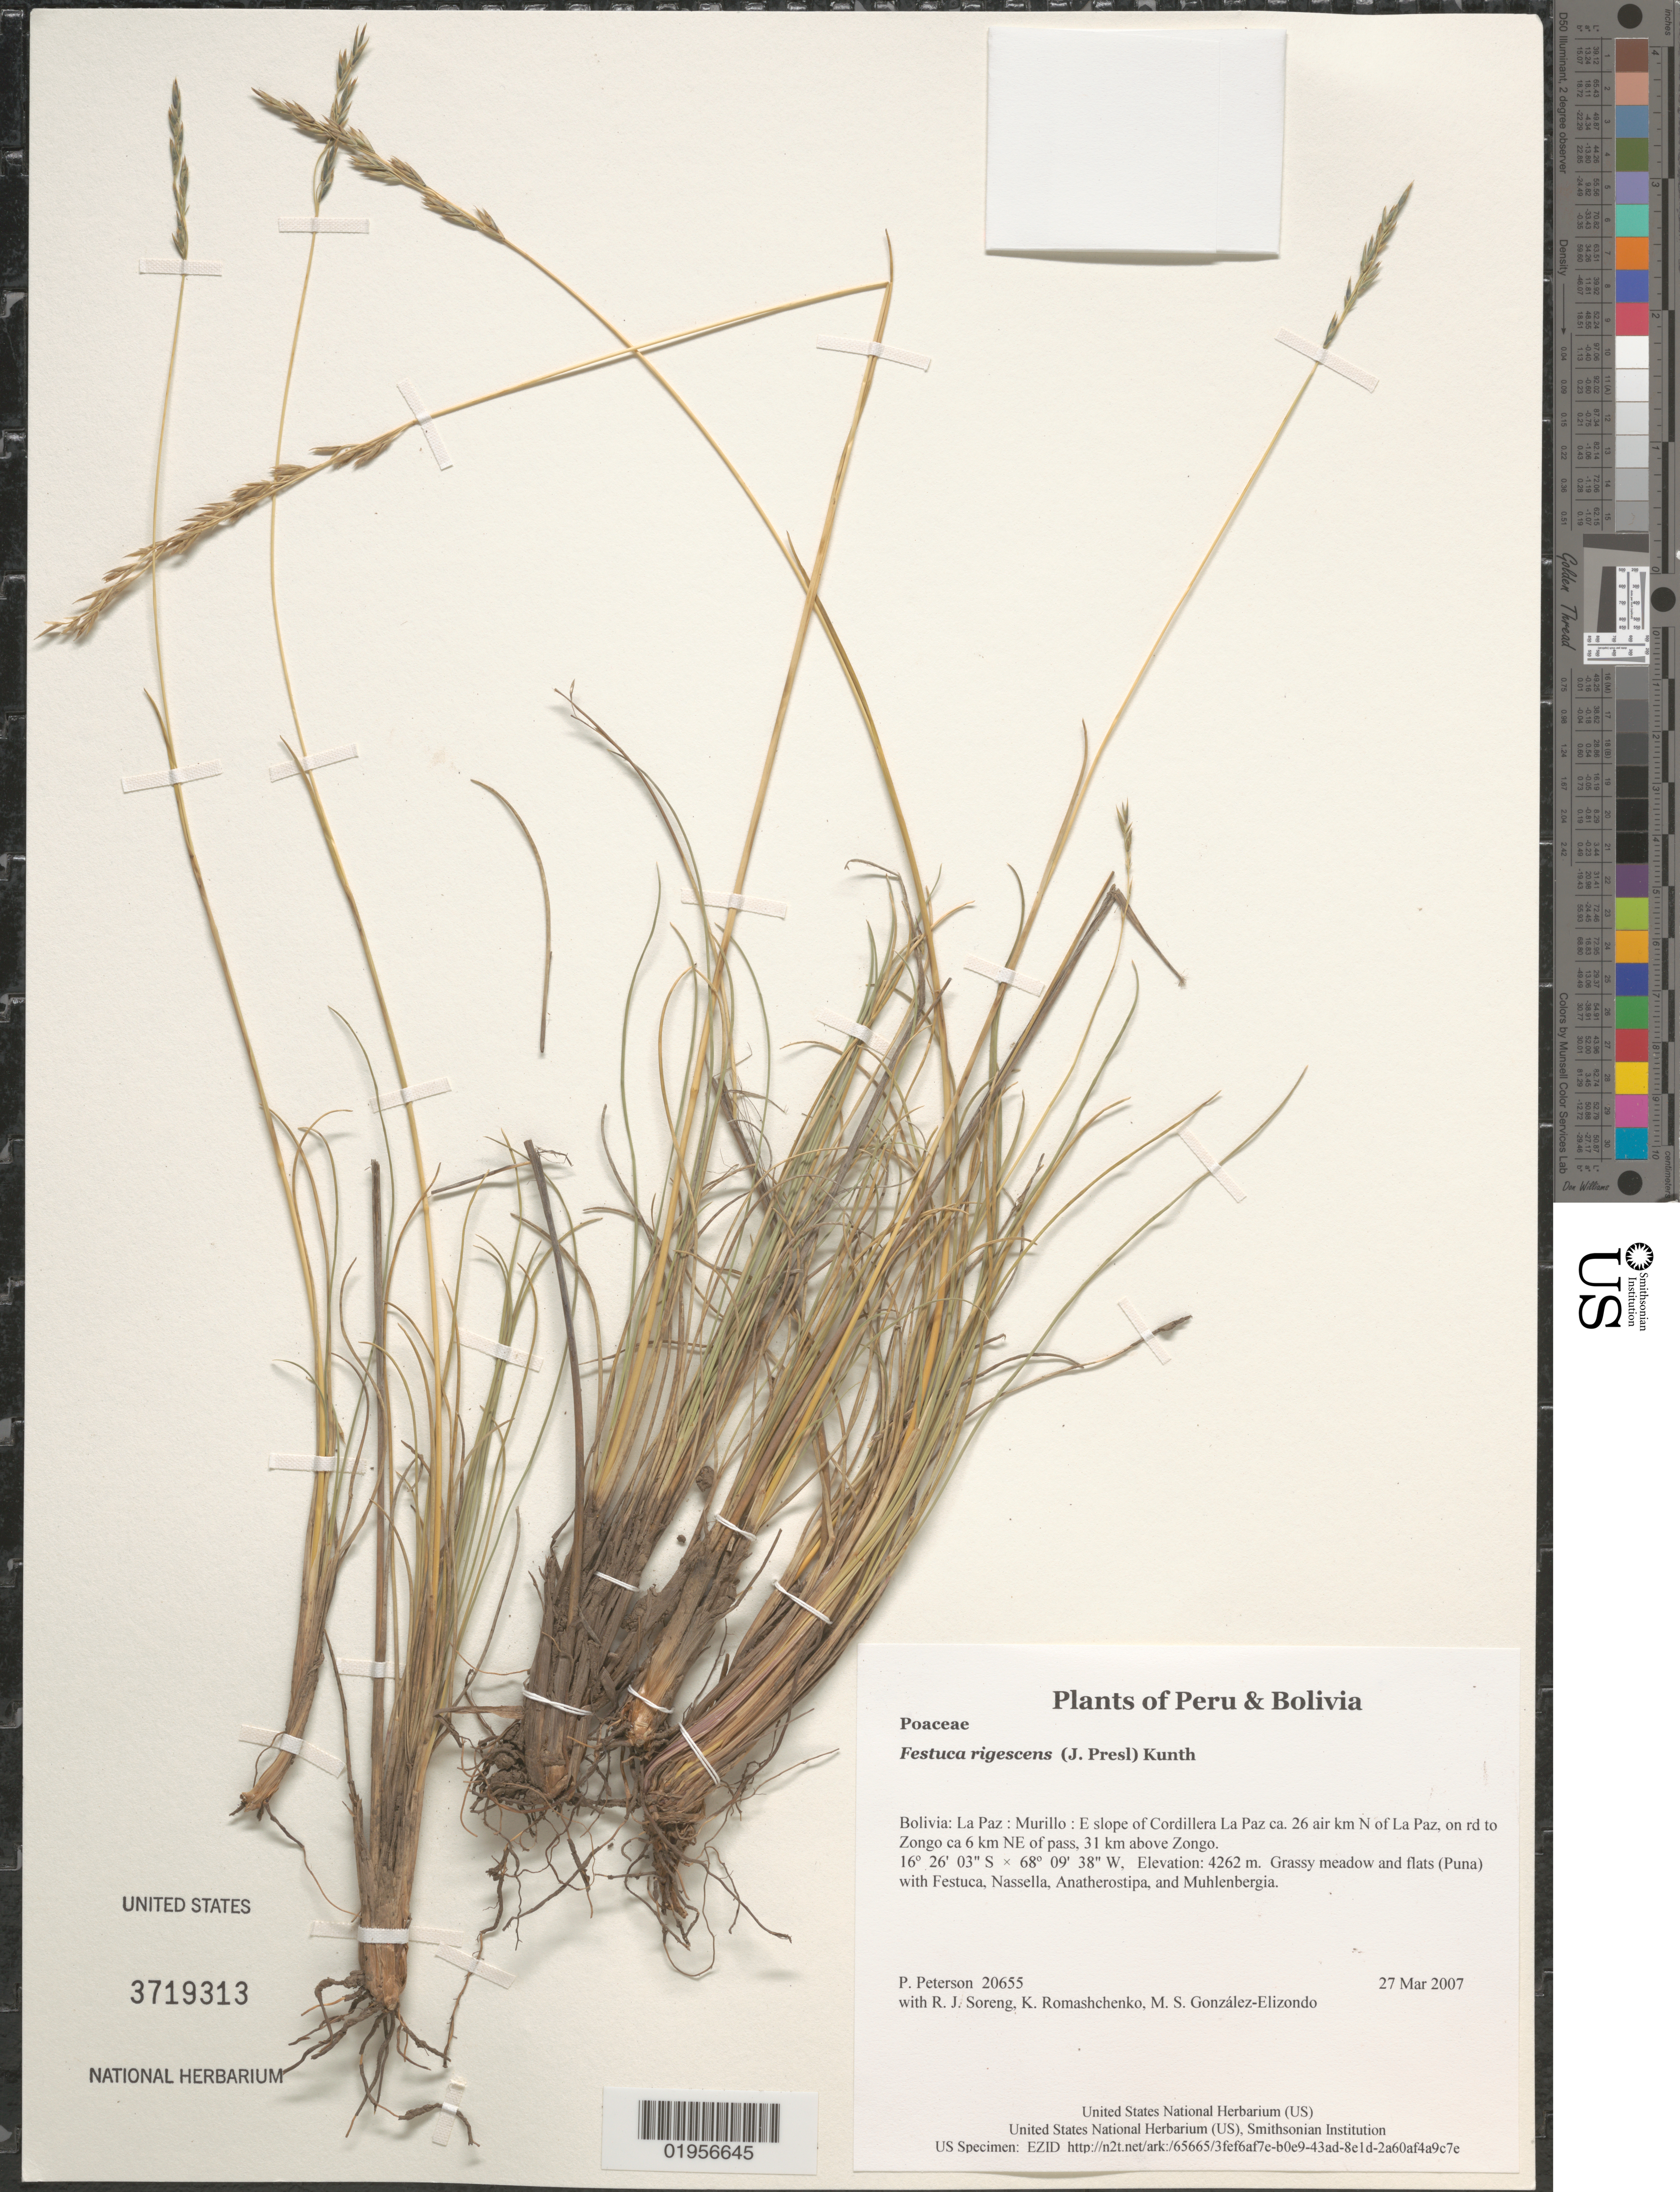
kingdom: Plantae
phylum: Tracheophyta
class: Liliopsida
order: Poales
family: Poaceae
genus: Festuca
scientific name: Festuca rigescens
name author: (J. Presl) Kunth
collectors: P. M. Peterson, R. J. Soreng, K. Romashchenko & M. S. González-Elizondo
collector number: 20655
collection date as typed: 27 Mar 2007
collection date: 2007-03-27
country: Bolivia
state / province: La Paz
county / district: Murillo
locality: E slope of Cordillera La Paz ca. 26 air km N of La Paz, on rd to Zongo ca 6 km NE of pass, 31 km above Zongo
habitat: Grassy meadow and flats (Puna) with Festuca, Nassella, Anatherostipa, and Muhlenbergia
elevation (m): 4262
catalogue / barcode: US 3719313